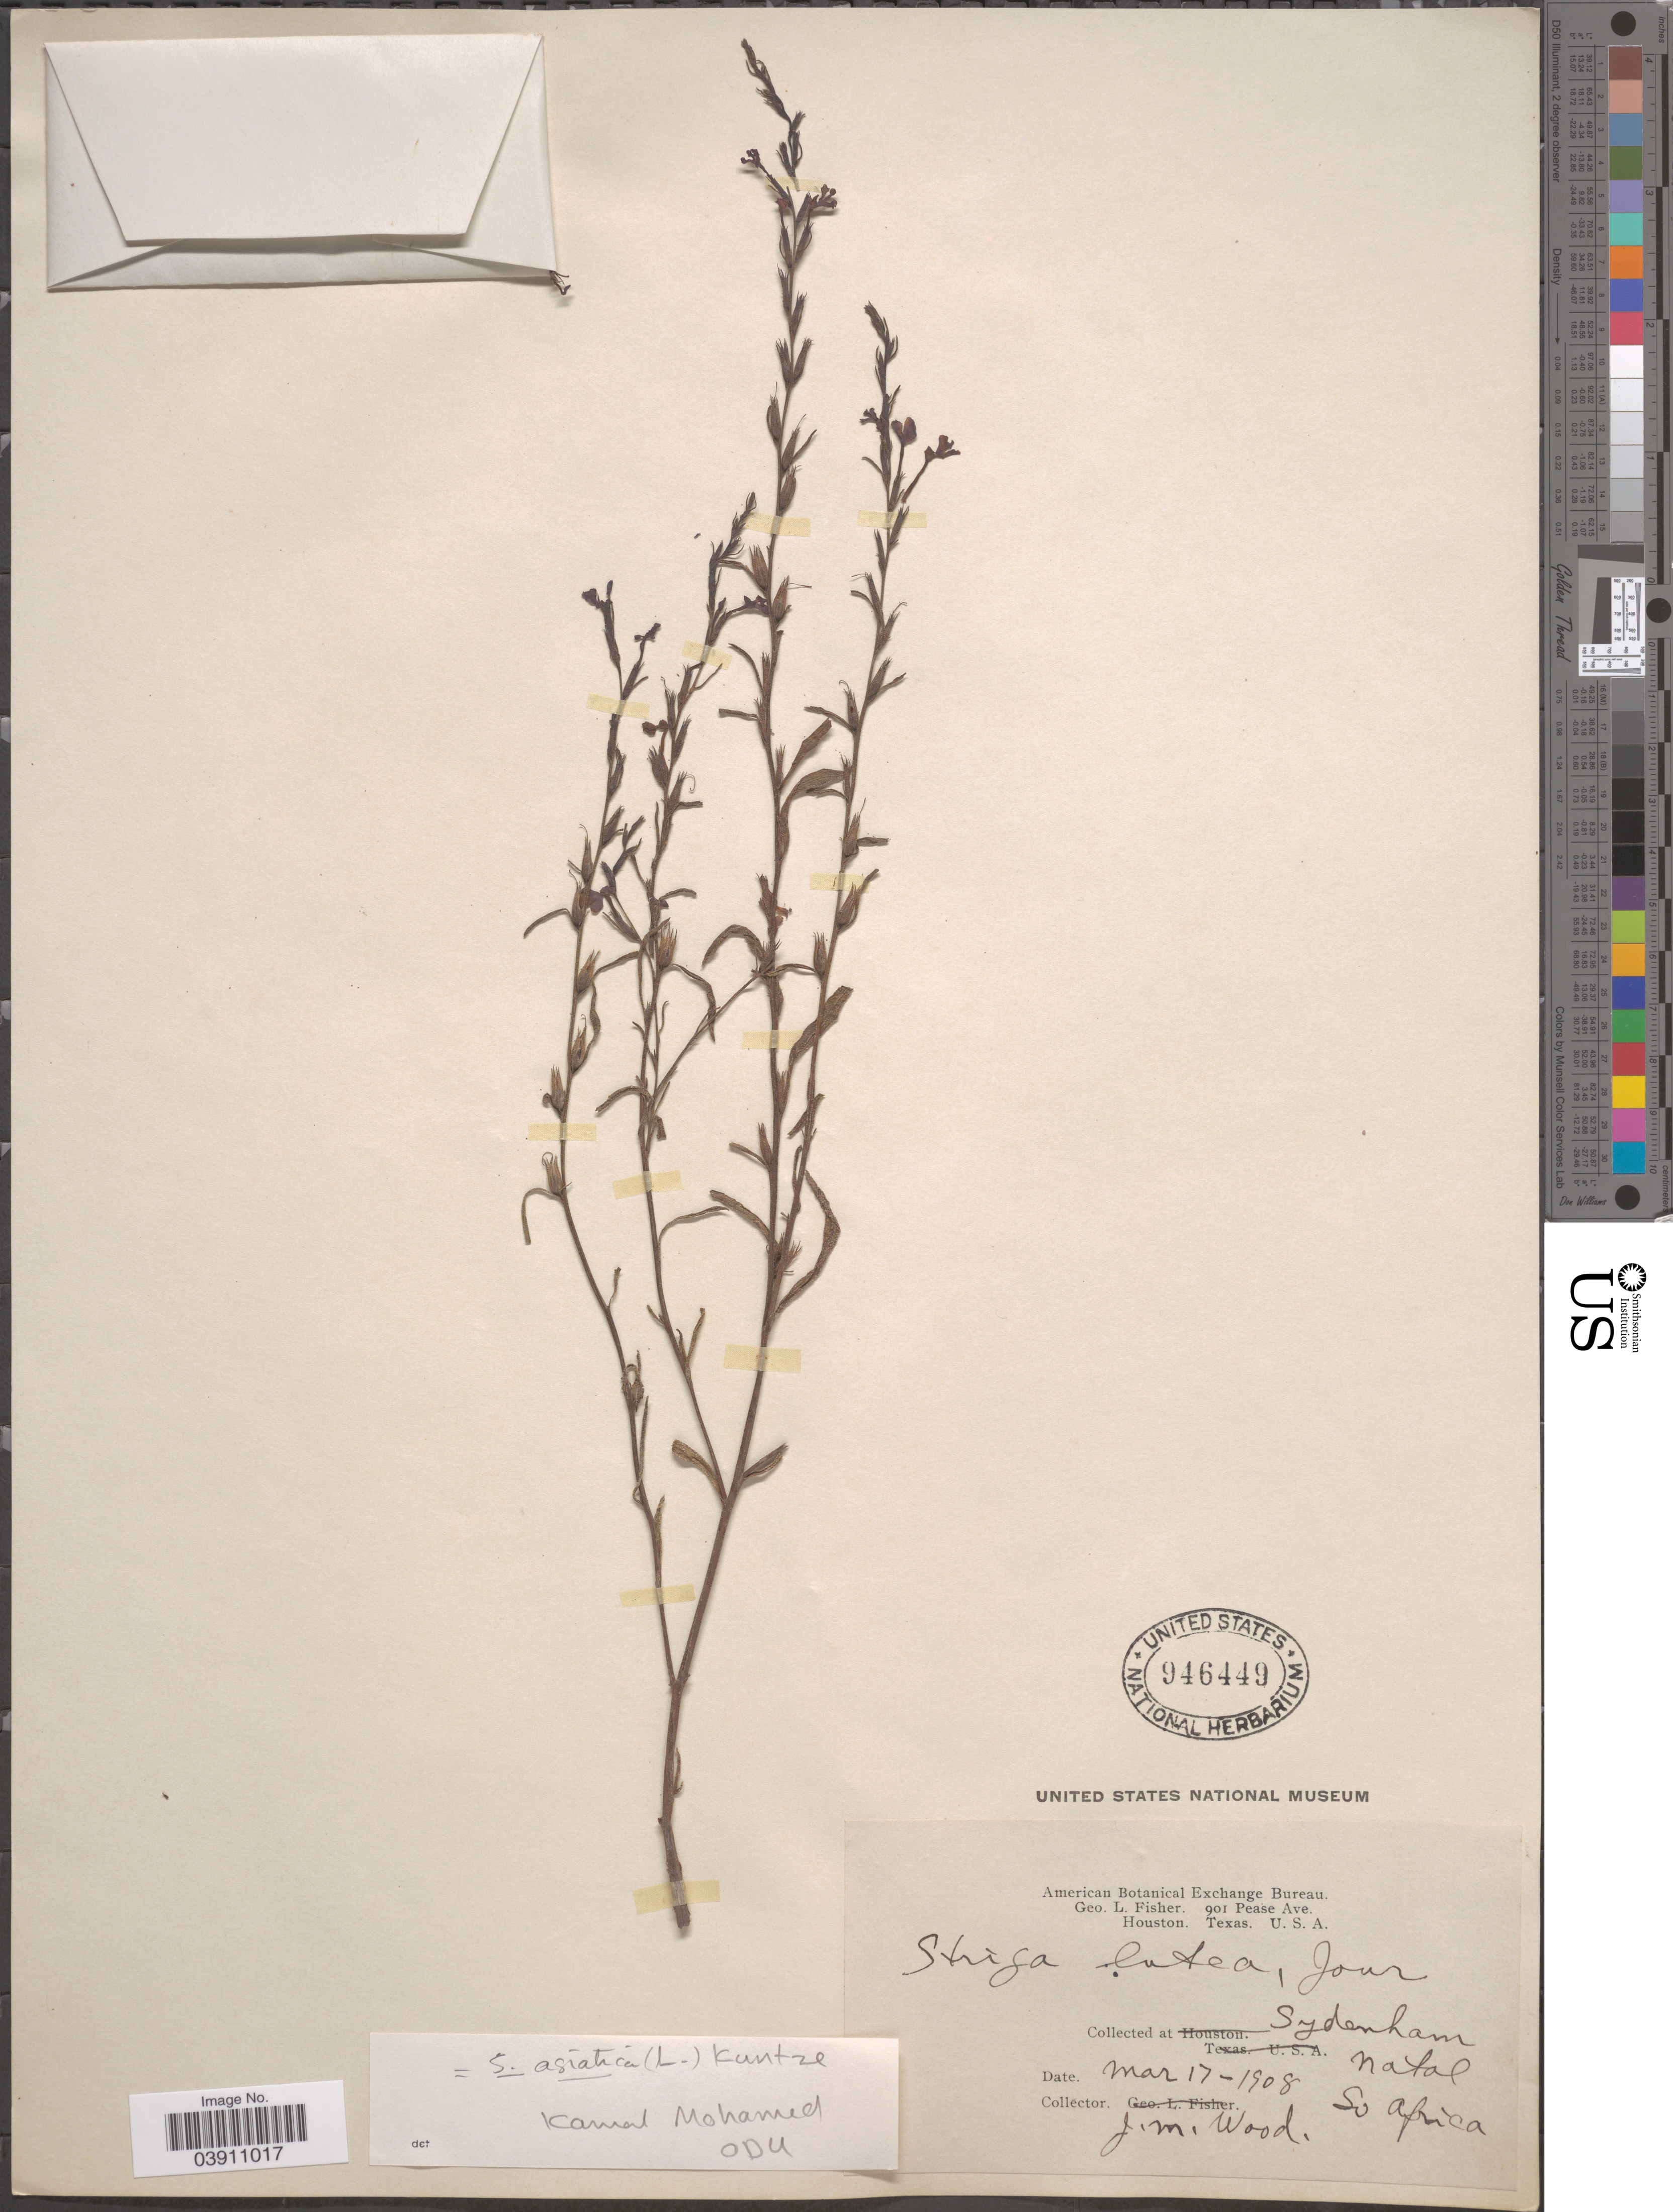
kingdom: Plantae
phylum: Tracheophyta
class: Magnoliopsida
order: Lamiales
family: Orobanchaceae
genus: Striga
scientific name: Striga lutea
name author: Lour.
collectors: J. M. Wood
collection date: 1908-03-17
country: South Africa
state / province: KwaZulu-Natal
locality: At Sydenham. Natal. So Africa.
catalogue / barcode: US 946449